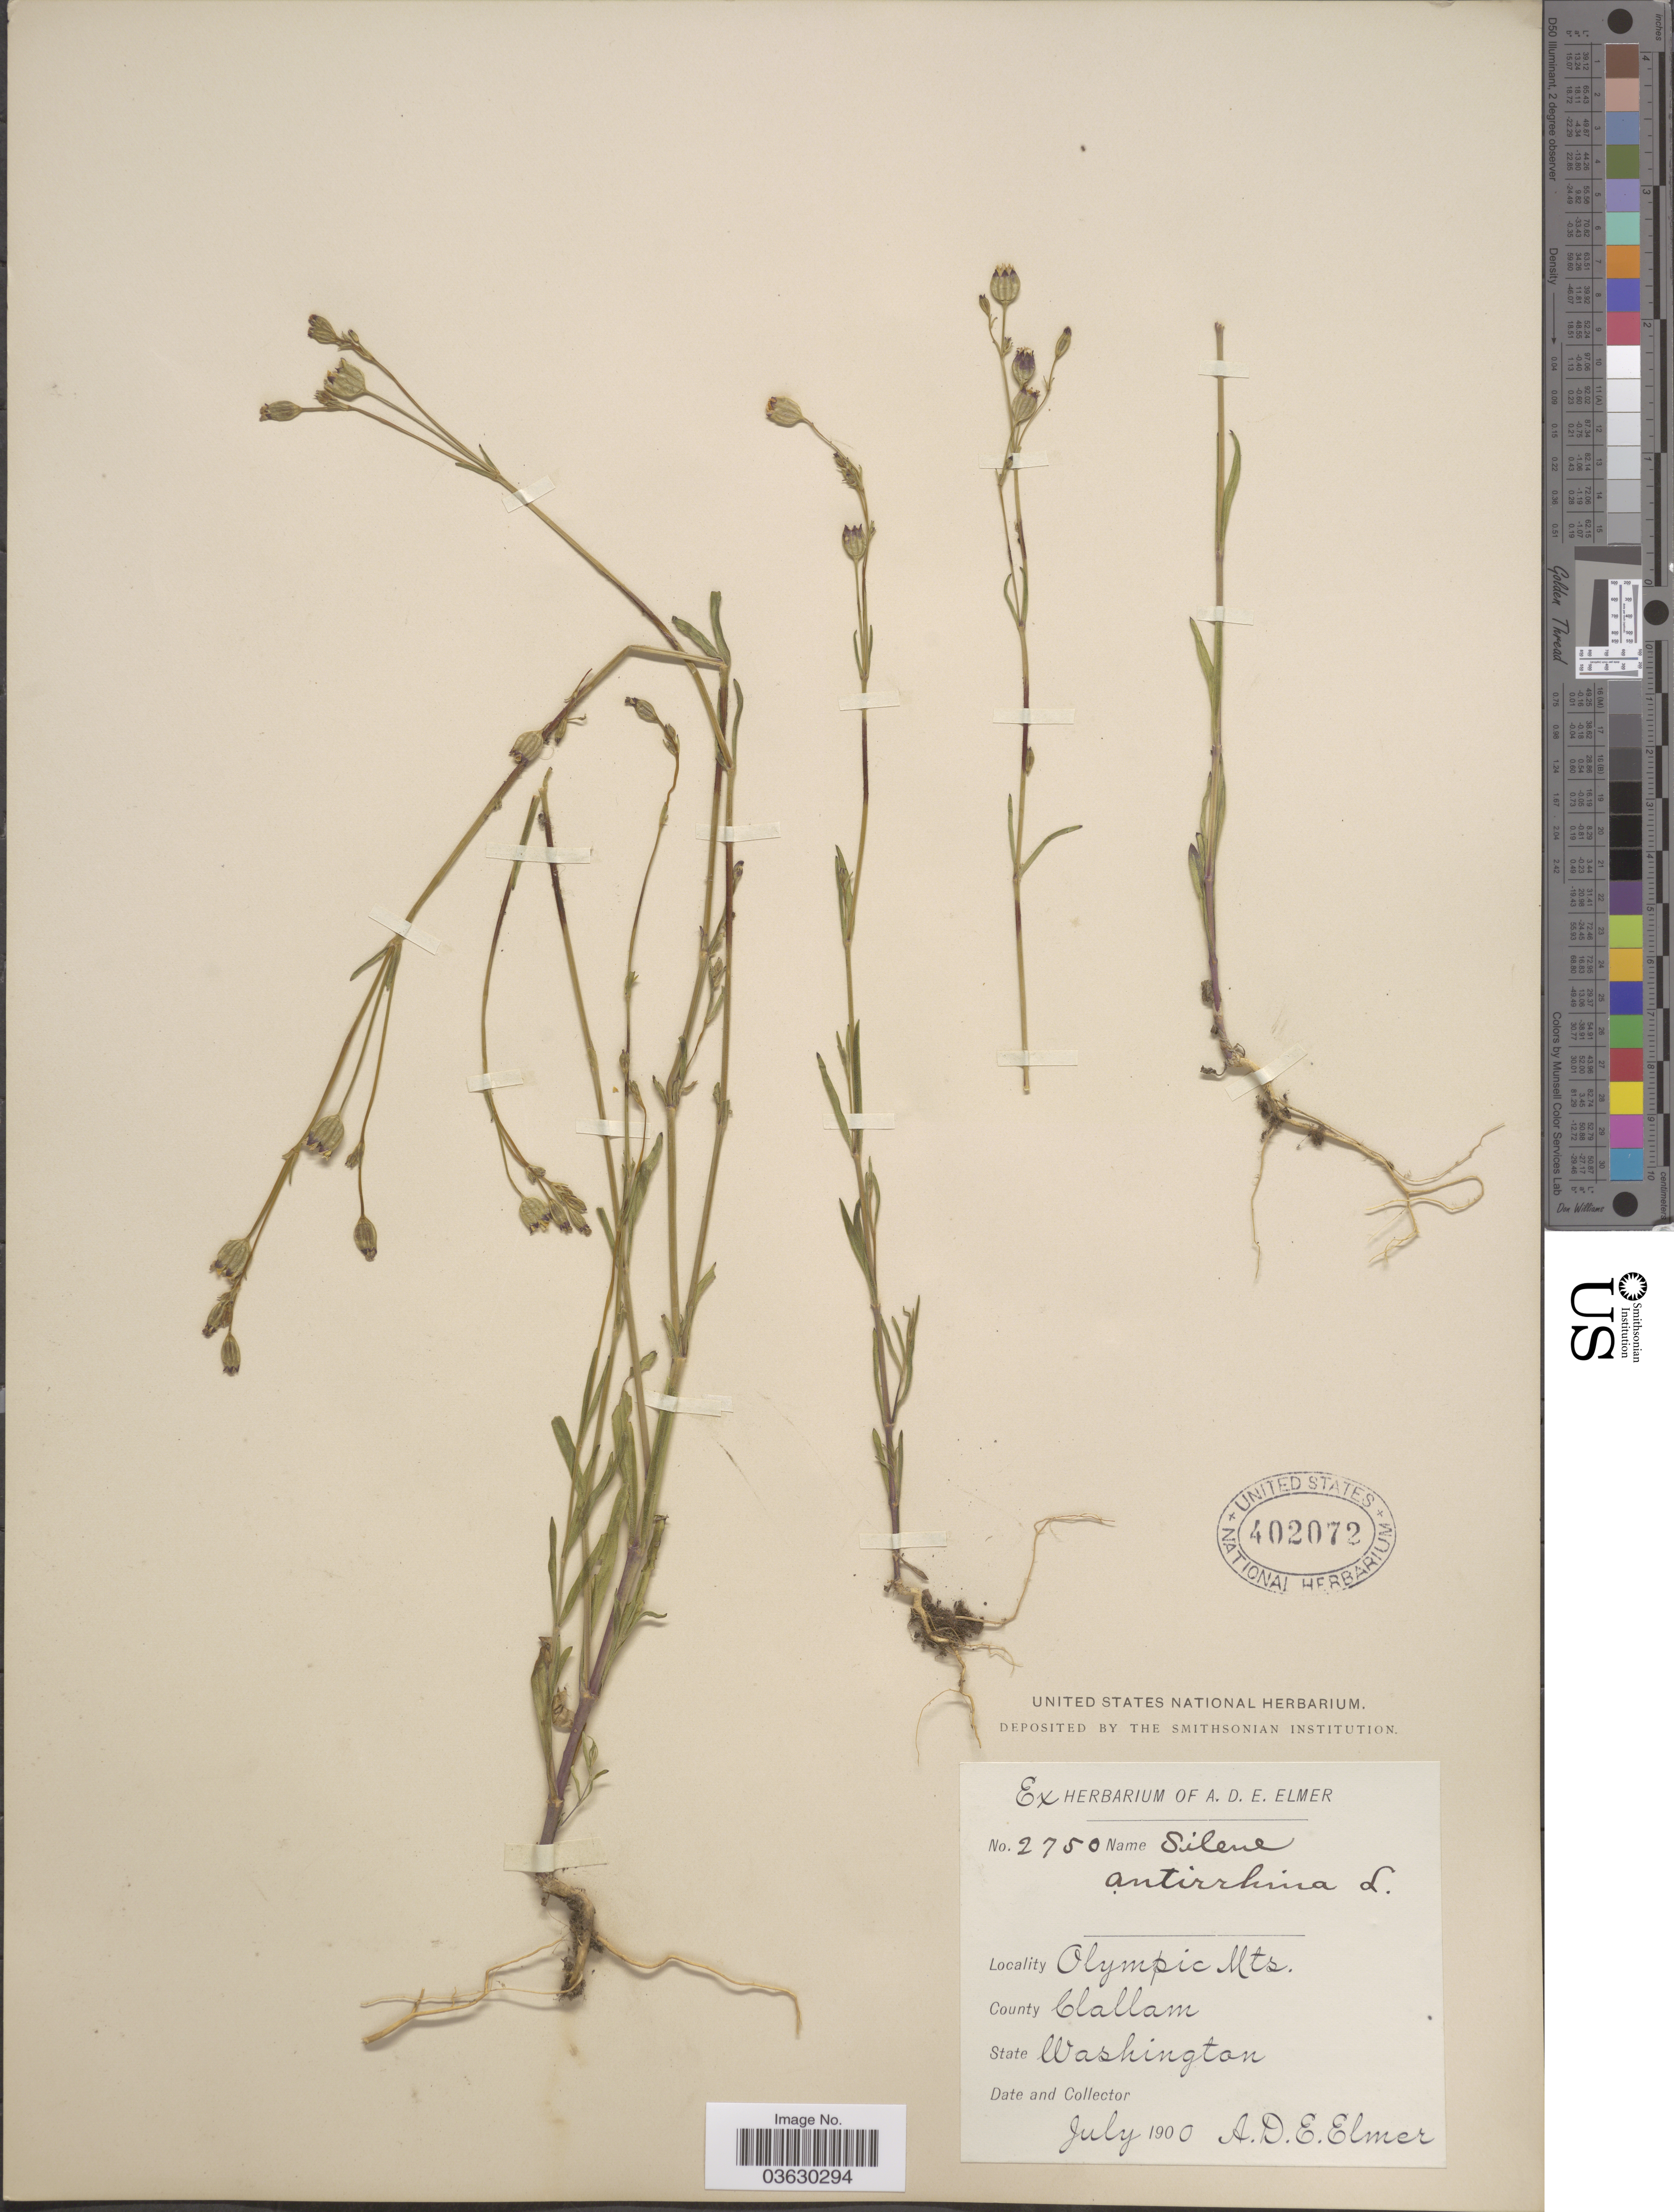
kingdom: Plantae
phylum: Tracheophyta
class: Magnoliopsida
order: Caryophyllales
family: Caryophyllaceae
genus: Silene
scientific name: Silene antirrhina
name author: L.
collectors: A. D. E. Elmer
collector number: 2750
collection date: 1900-07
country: United States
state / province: Washington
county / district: Clallam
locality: Olympic Mts. County Clallam.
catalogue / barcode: US 402072